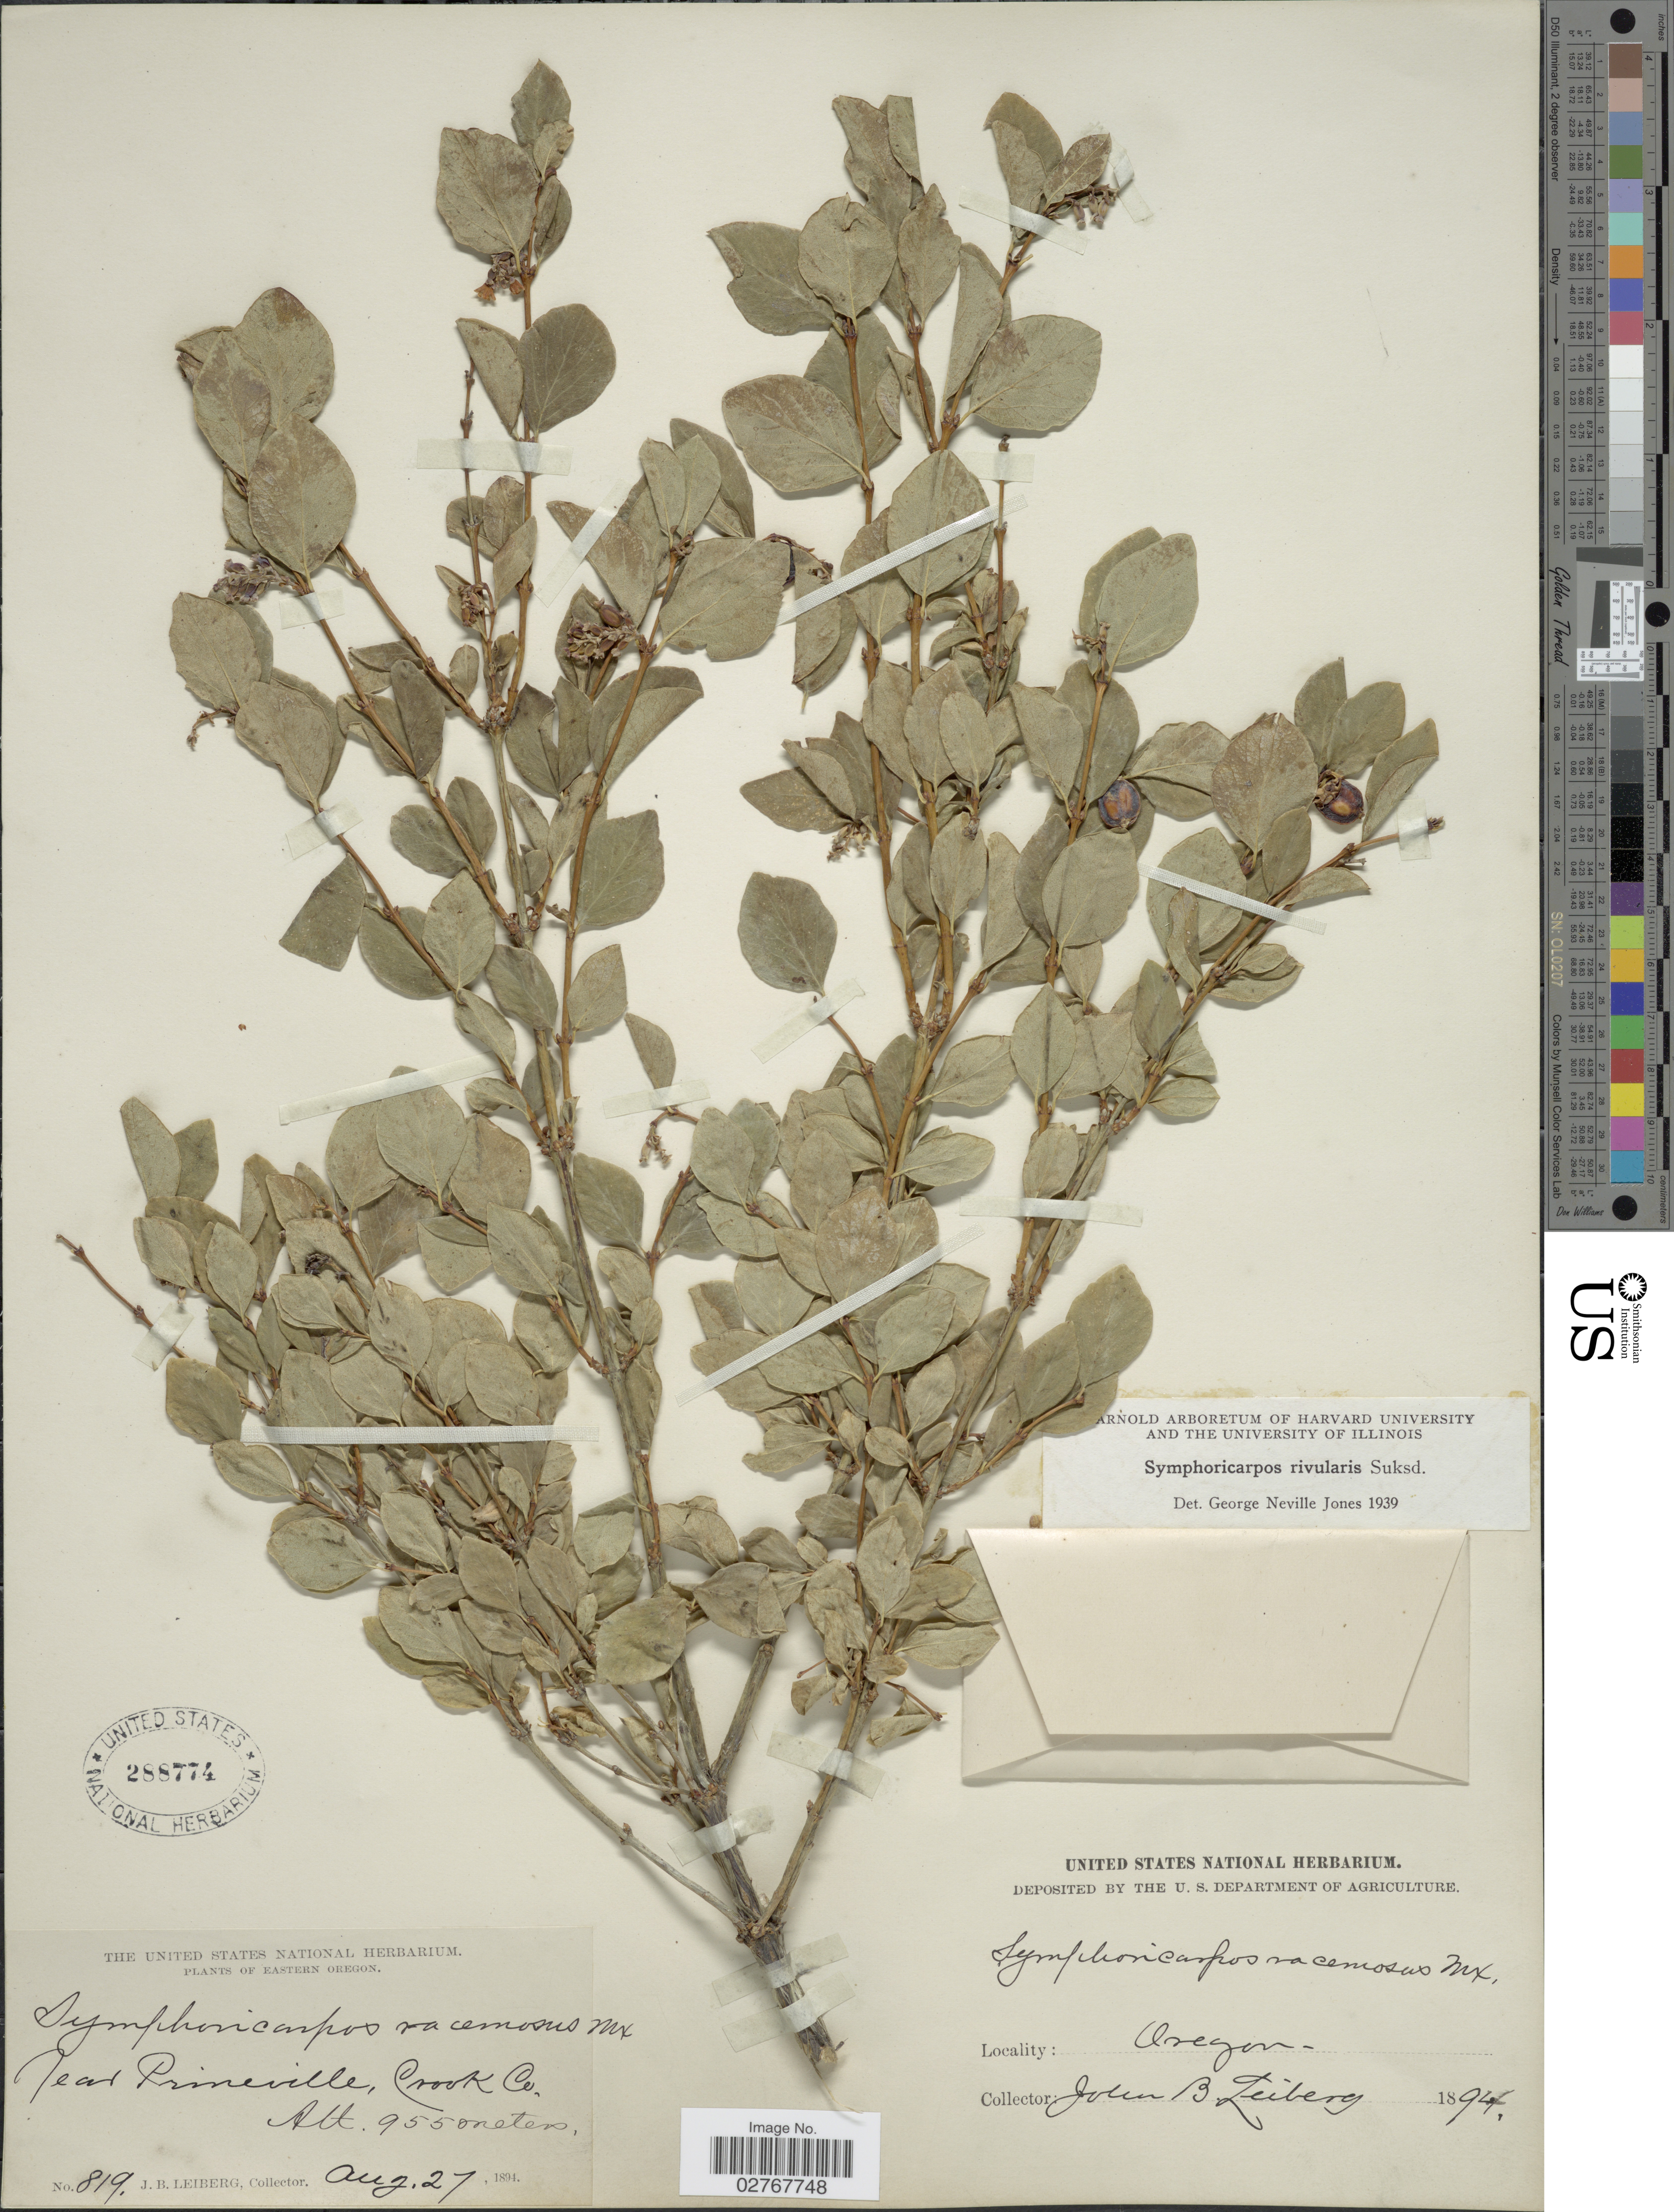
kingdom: Plantae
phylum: Tracheophyta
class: Magnoliopsida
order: Dipsacales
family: Caprifoliaceae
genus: Symphoricarpos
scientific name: Symphoricarpos rivularis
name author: Suksd.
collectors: J. Leiberg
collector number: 819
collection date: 1894-08-27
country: United States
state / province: Oregon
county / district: Crook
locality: Near Prineville, Crook Co.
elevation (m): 955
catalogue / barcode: US 288774